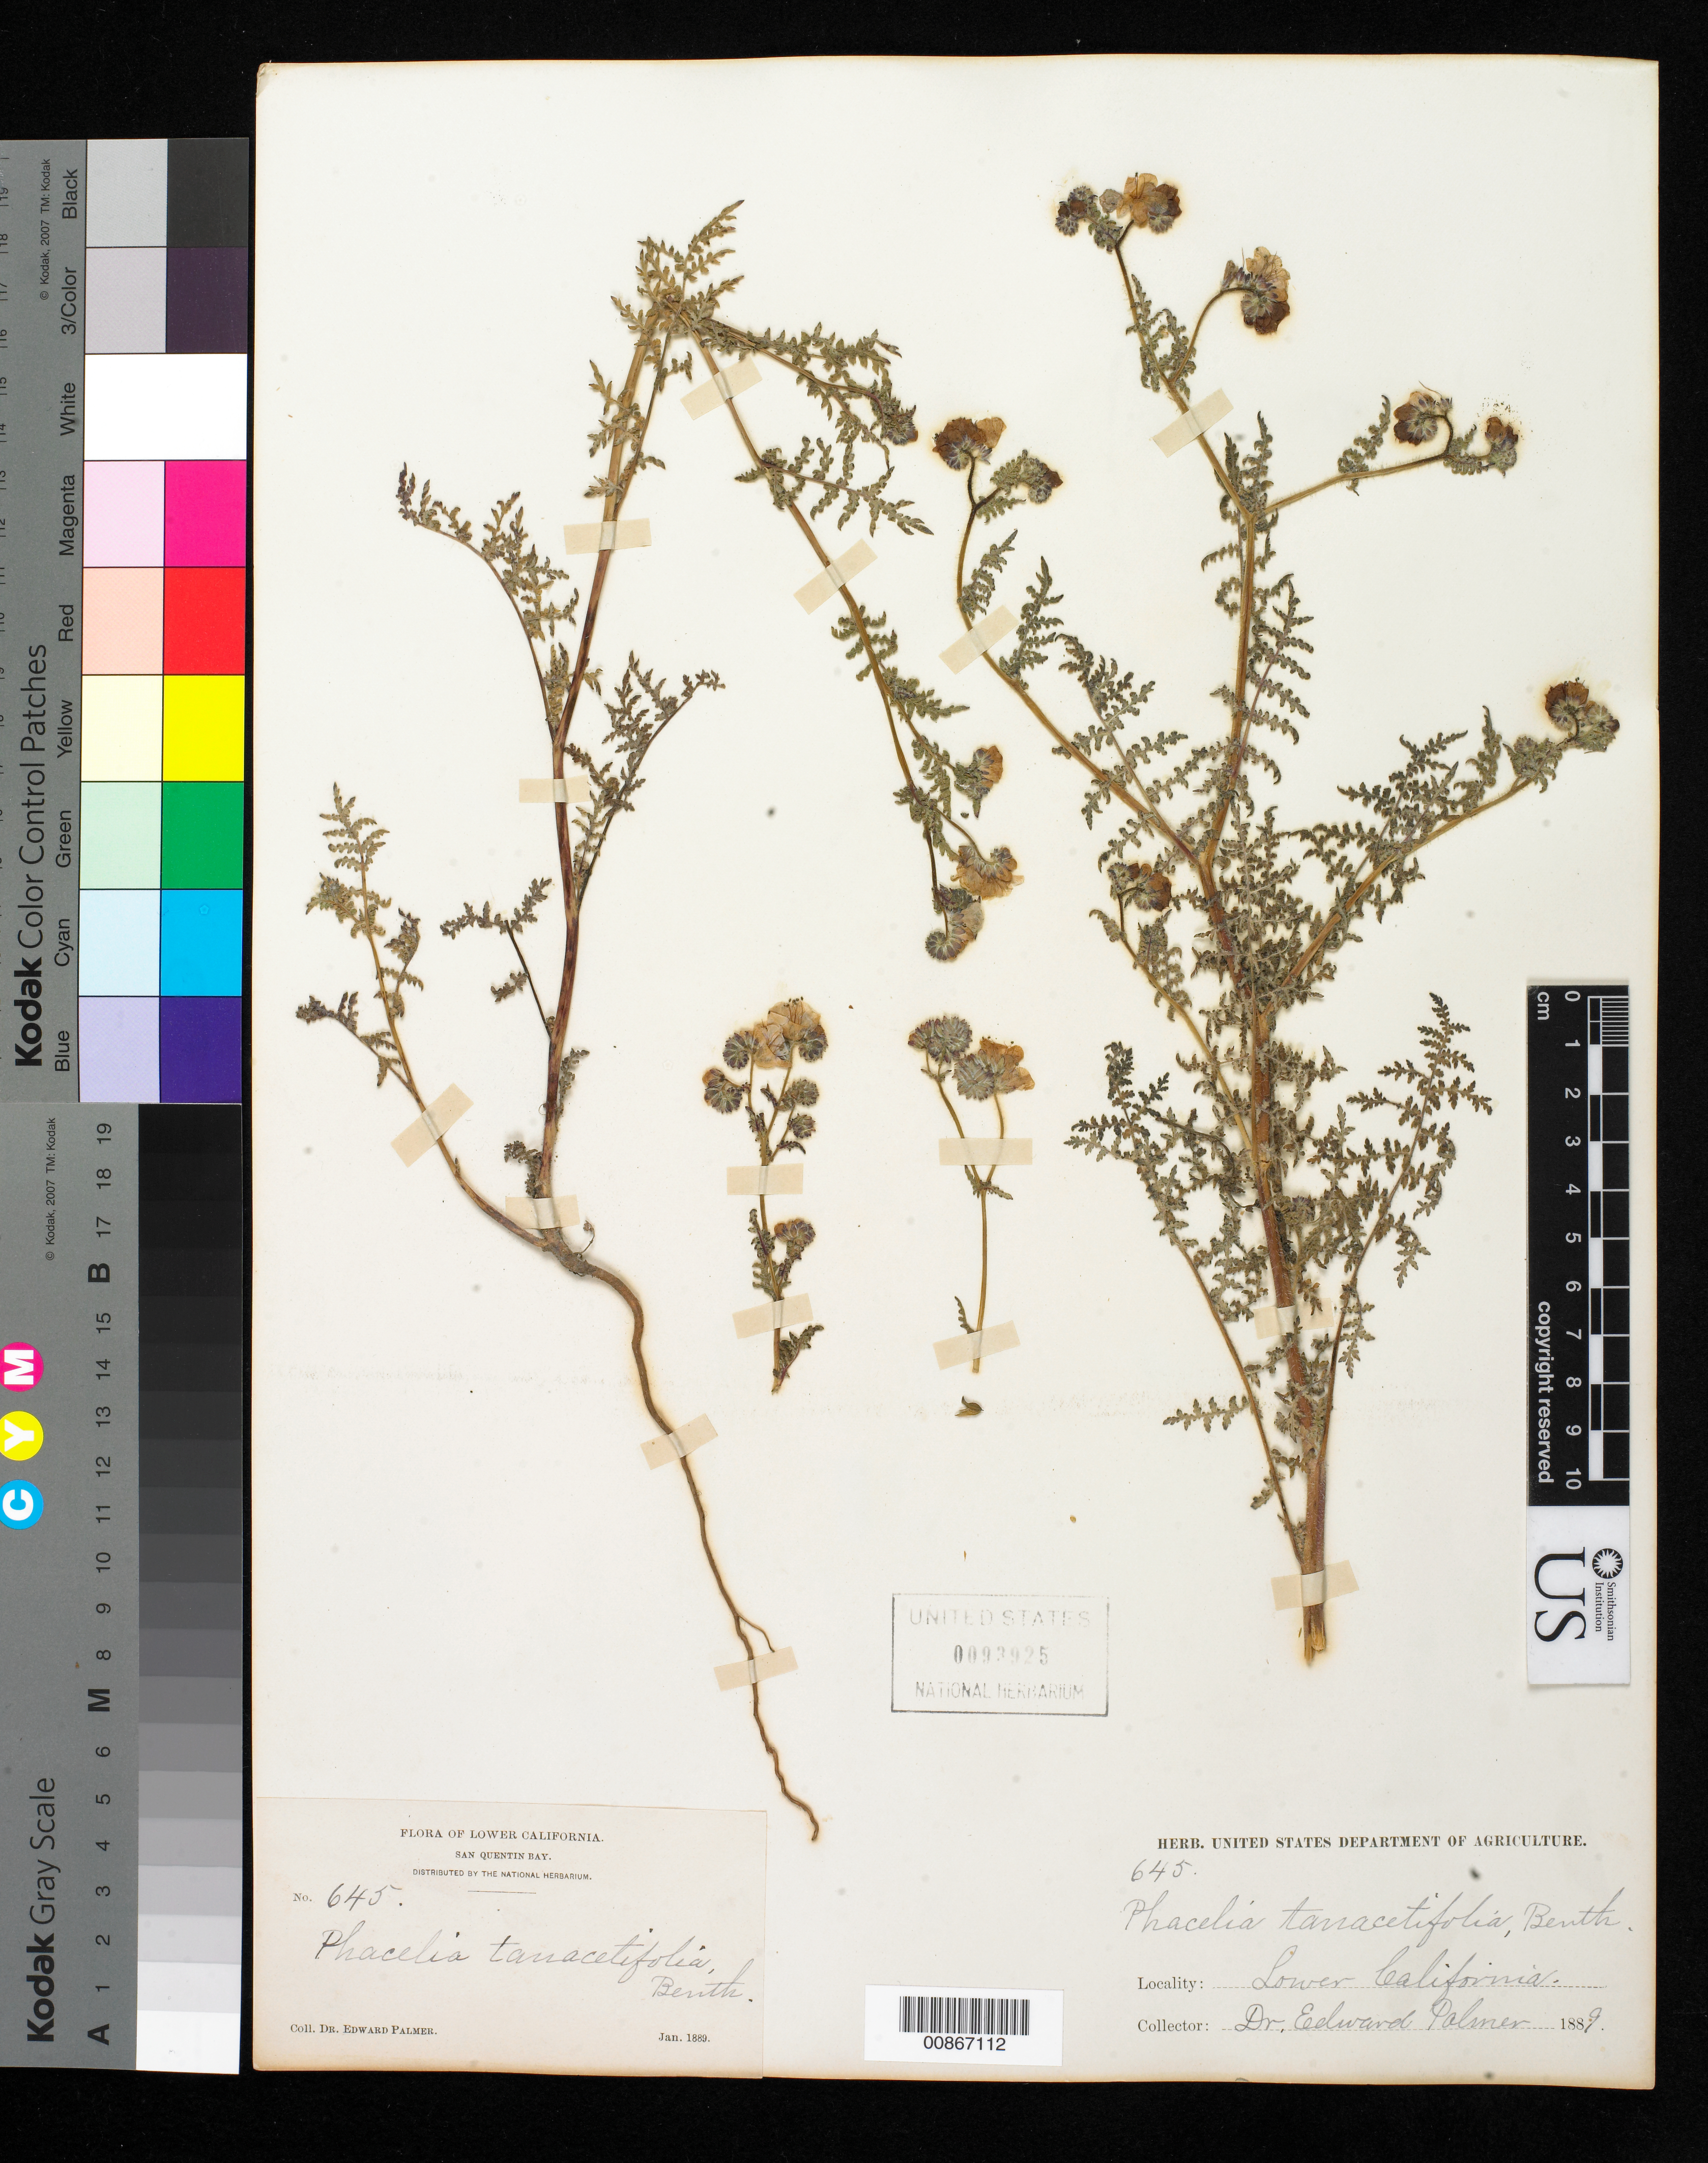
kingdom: Plantae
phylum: Tracheophyta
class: Magnoliopsida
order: Boraginales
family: Hydrophyllaceae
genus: Phacelia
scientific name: Phacelia tanacetifolia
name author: Benth.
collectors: E. Palmer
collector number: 645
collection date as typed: Jan 1889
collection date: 1889-01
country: Mexico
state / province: Baja California Norte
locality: San Quentin Bay, Baja California.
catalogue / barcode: US 93925